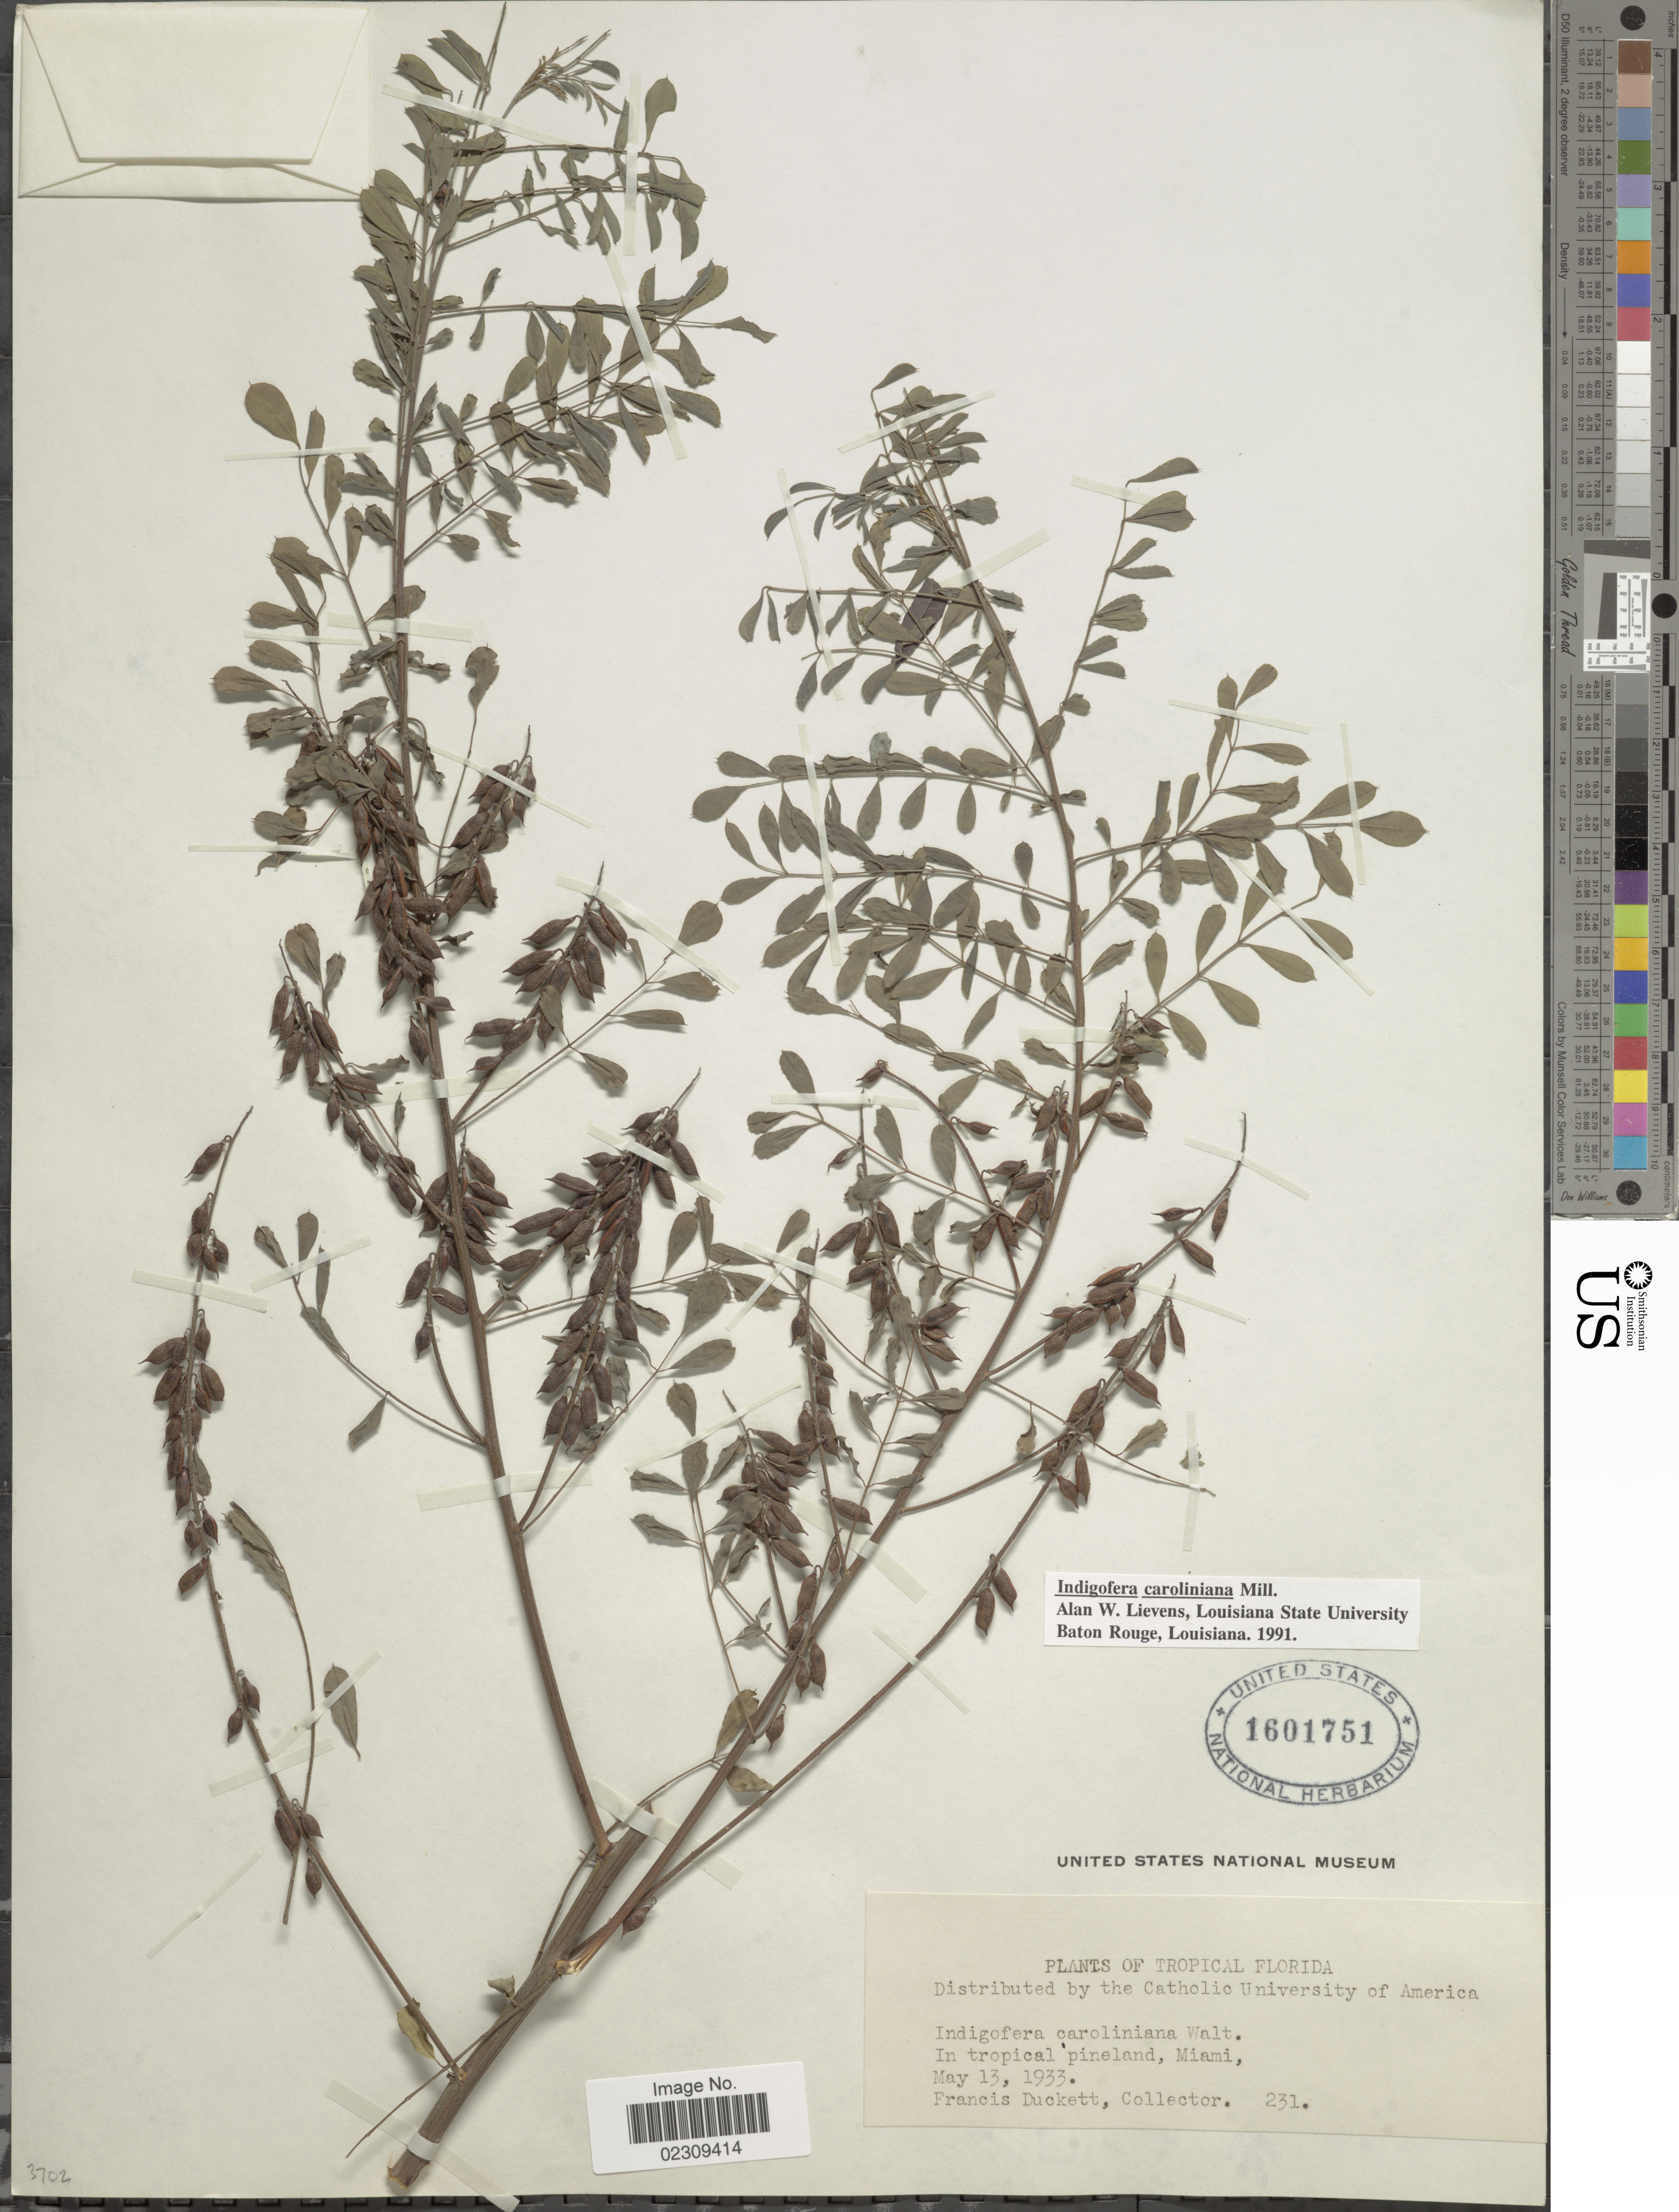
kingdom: Plantae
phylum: Tracheophyta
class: Magnoliopsida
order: Fabales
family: Fabaceae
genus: Indigofera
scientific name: Indigofera caroliniana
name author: Mill.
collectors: F. Duckett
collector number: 231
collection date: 1933-05-13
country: United States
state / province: Florida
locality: Tropical Florida, Miami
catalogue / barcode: US 1601751